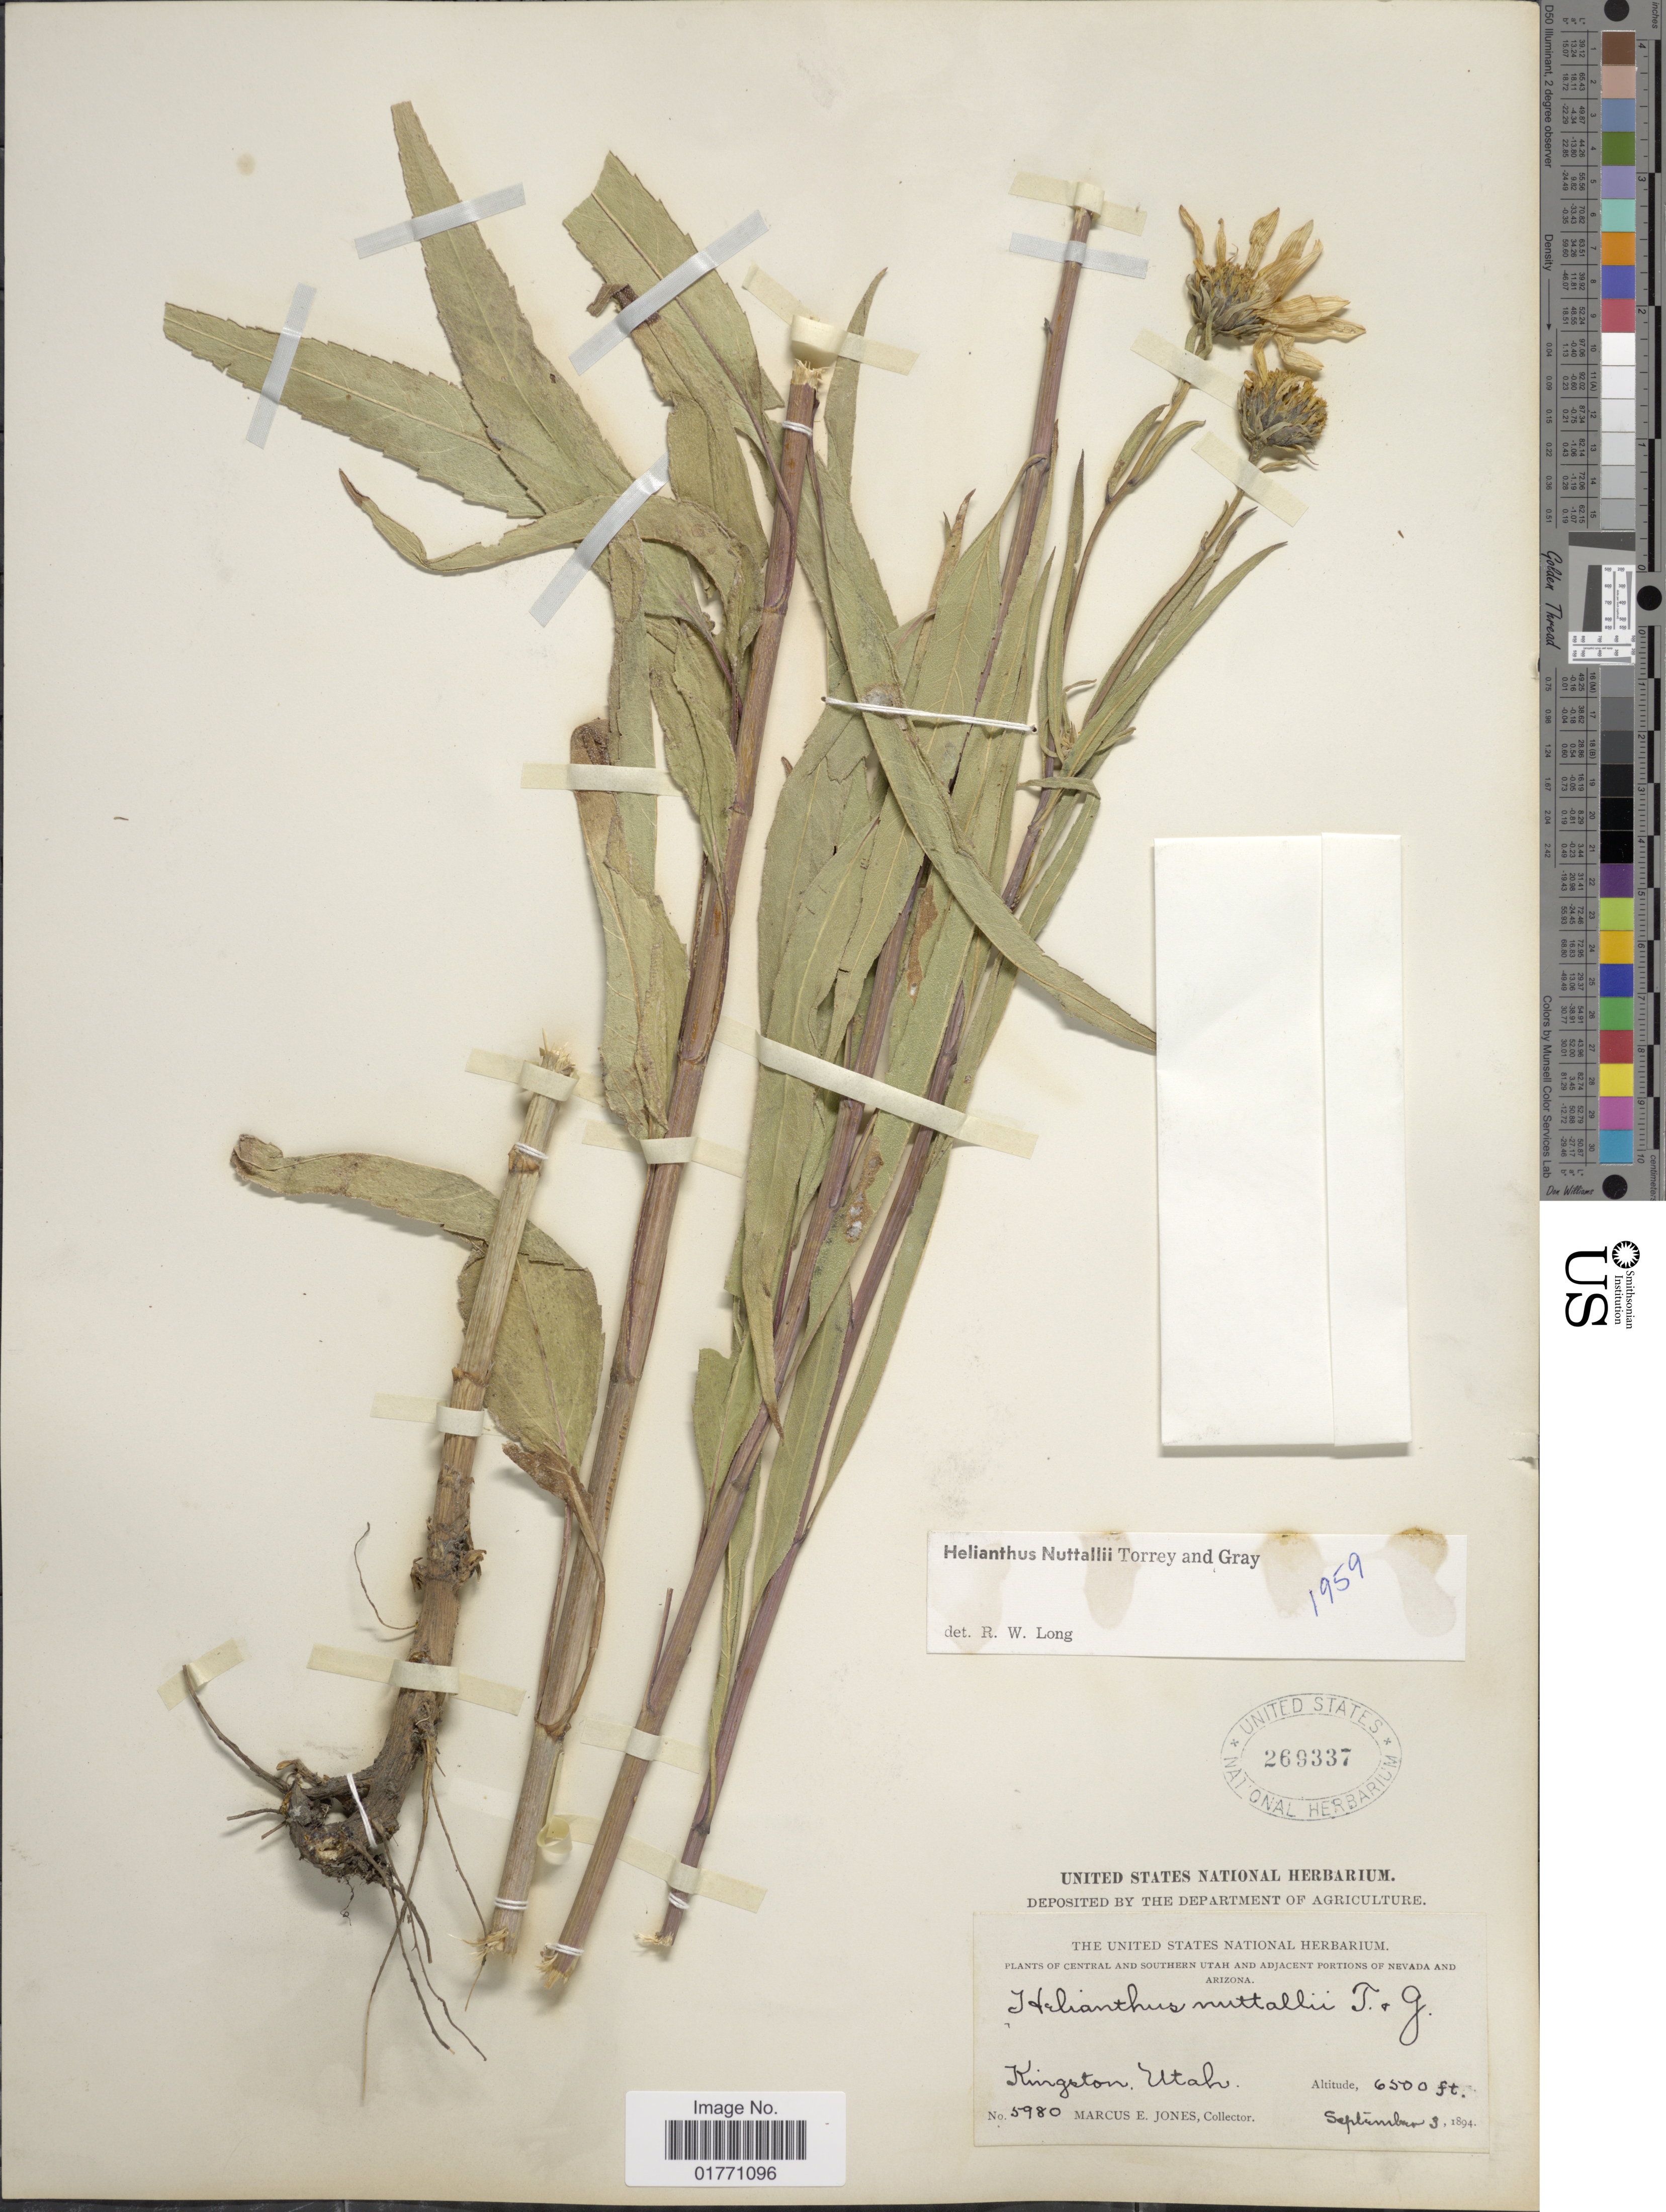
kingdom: Plantae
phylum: Tracheophyta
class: Magnoliopsida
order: Asterales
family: Asteraceae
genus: Helianthus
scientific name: Helianthus nuttallii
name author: Torr. & A. Gray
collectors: M. E. Jones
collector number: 5980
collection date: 1894-09-03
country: United States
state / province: Utah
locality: Central and Southern Utah, Kingston.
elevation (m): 1981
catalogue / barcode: US 269337